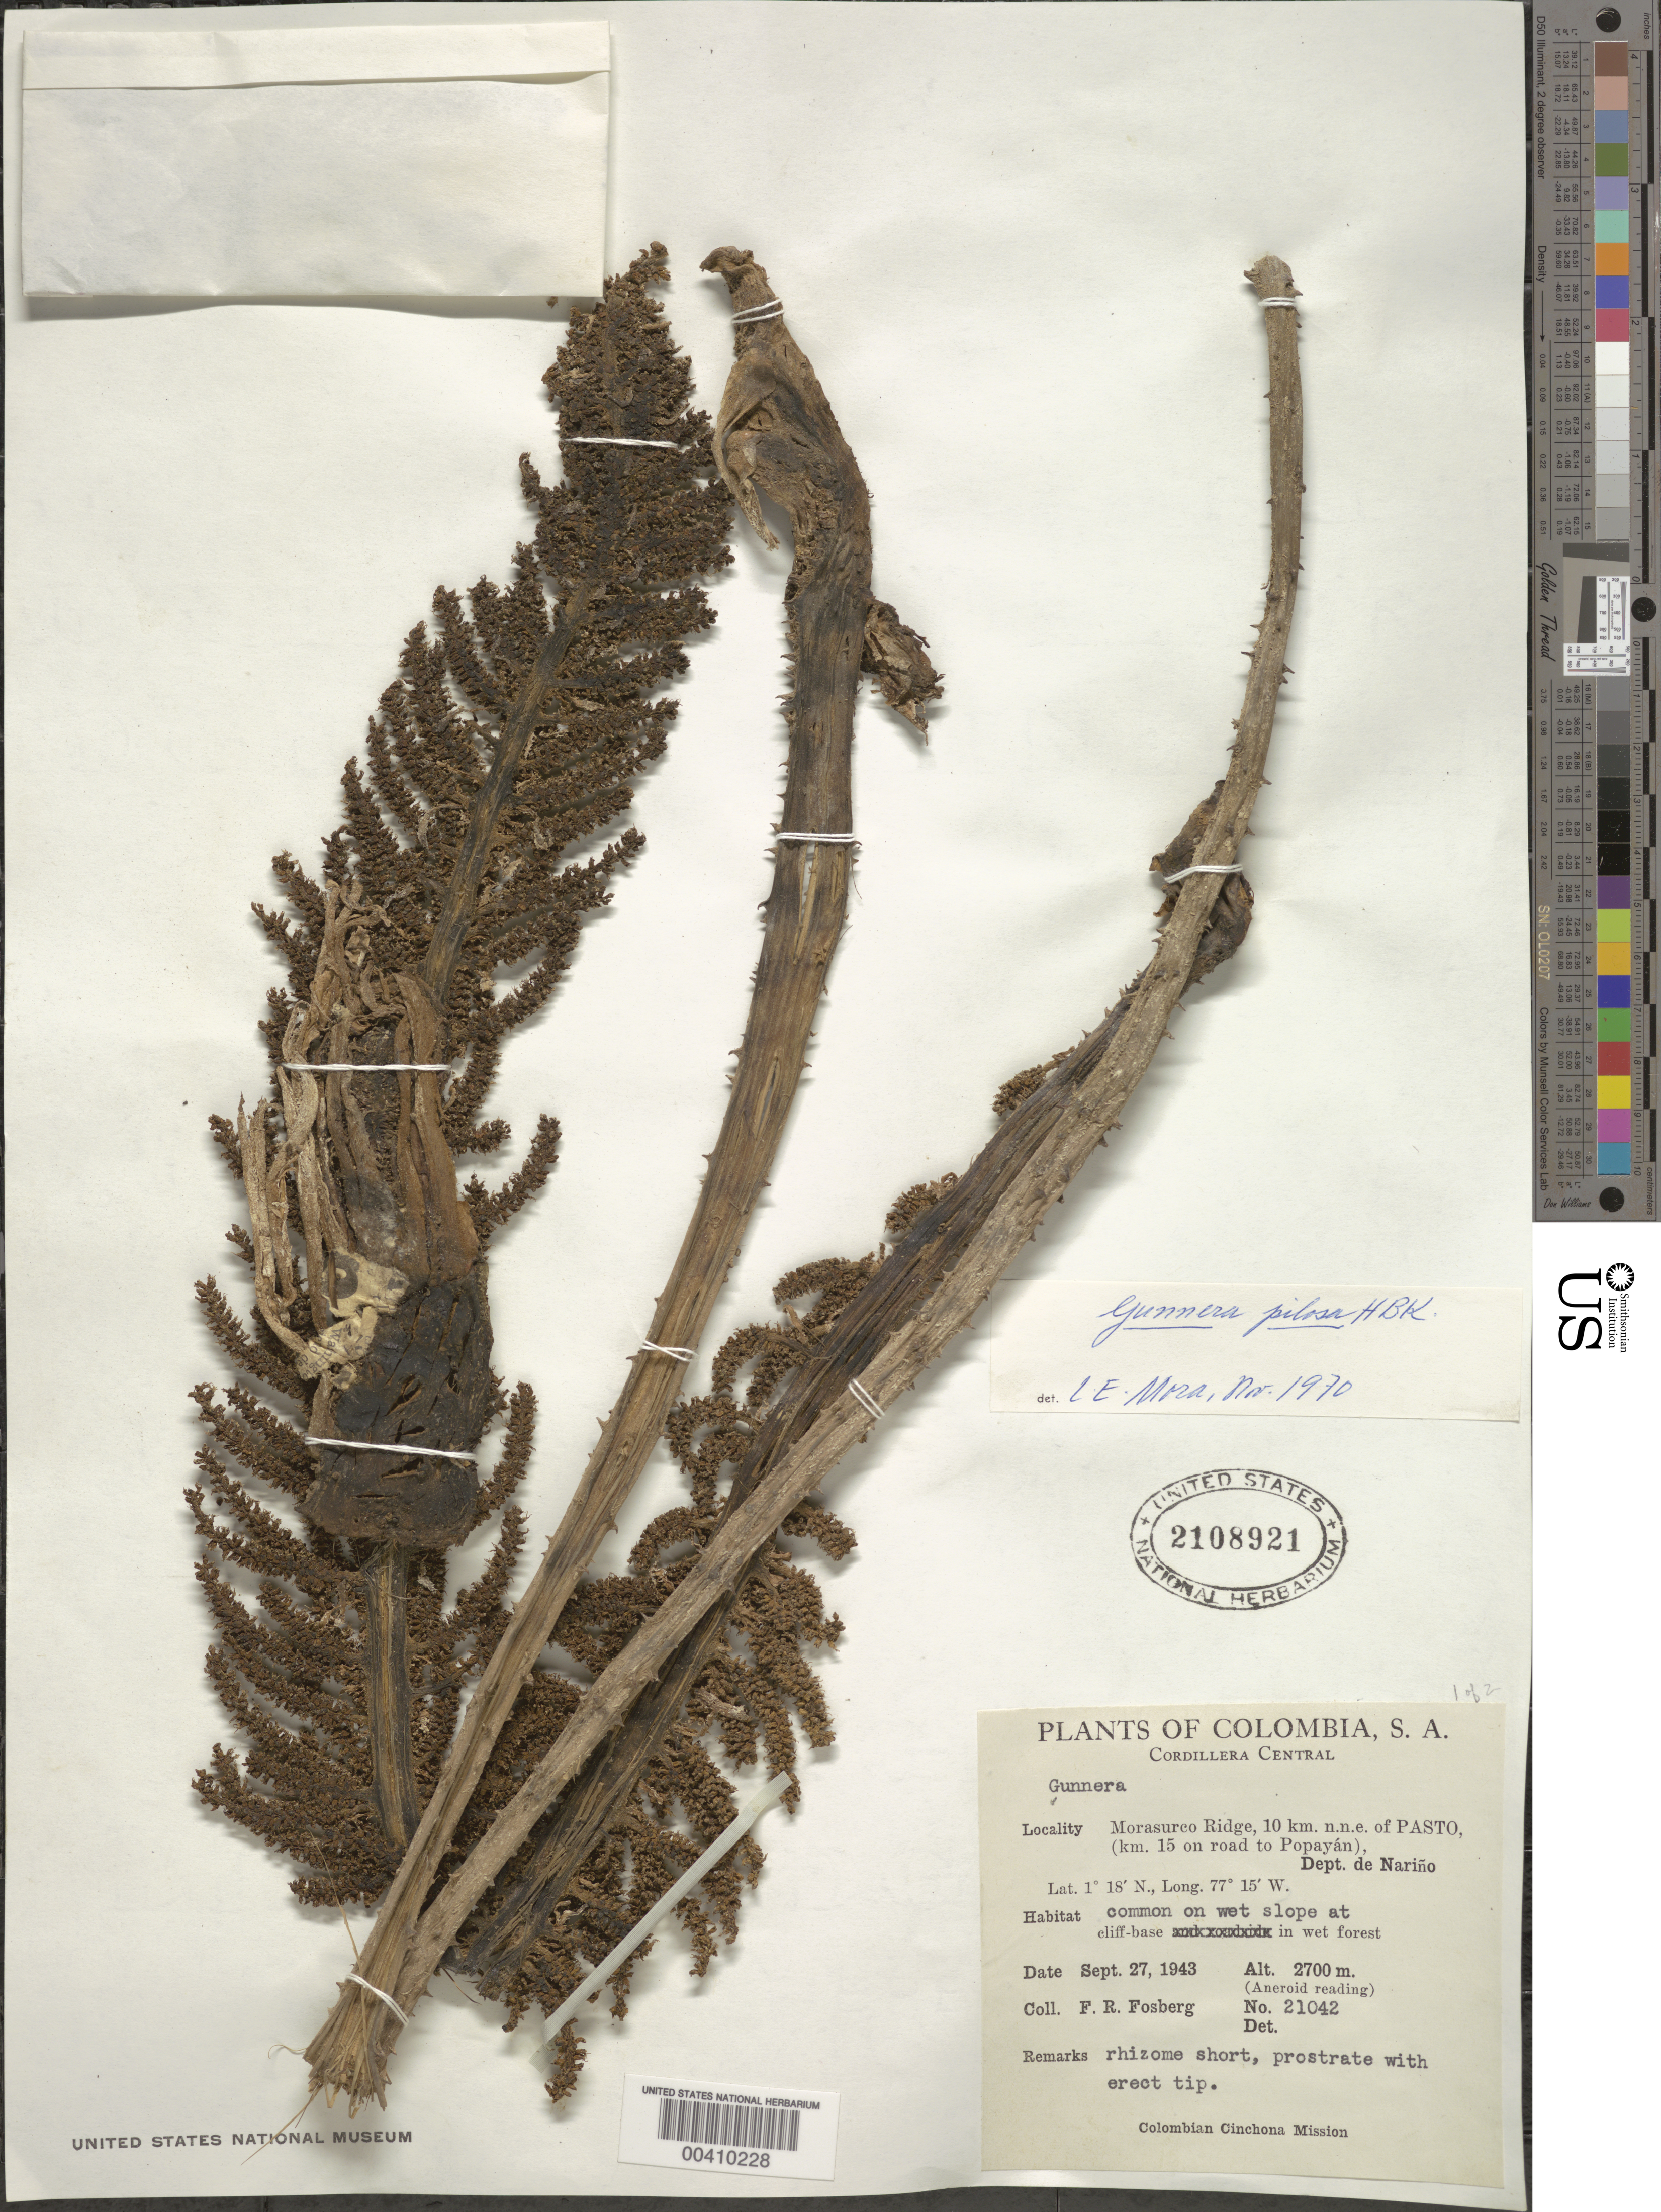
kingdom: Plantae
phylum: Tracheophyta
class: Magnoliopsida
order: Gunnerales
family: Gunneraceae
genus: Gunnera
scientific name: Gunnera pilosa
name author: Kunth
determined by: Mora-Osejo, L. E.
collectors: F. R. Fosberg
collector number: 21042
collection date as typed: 27 Sep 1943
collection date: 1943-09-27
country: Colombia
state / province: Nariño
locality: Morasurco Ridge, 10 km NNE of Pasto (km 15 on the road to Popayán)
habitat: wet slope at cliff-base in wet forest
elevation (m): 2700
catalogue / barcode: US 2108921